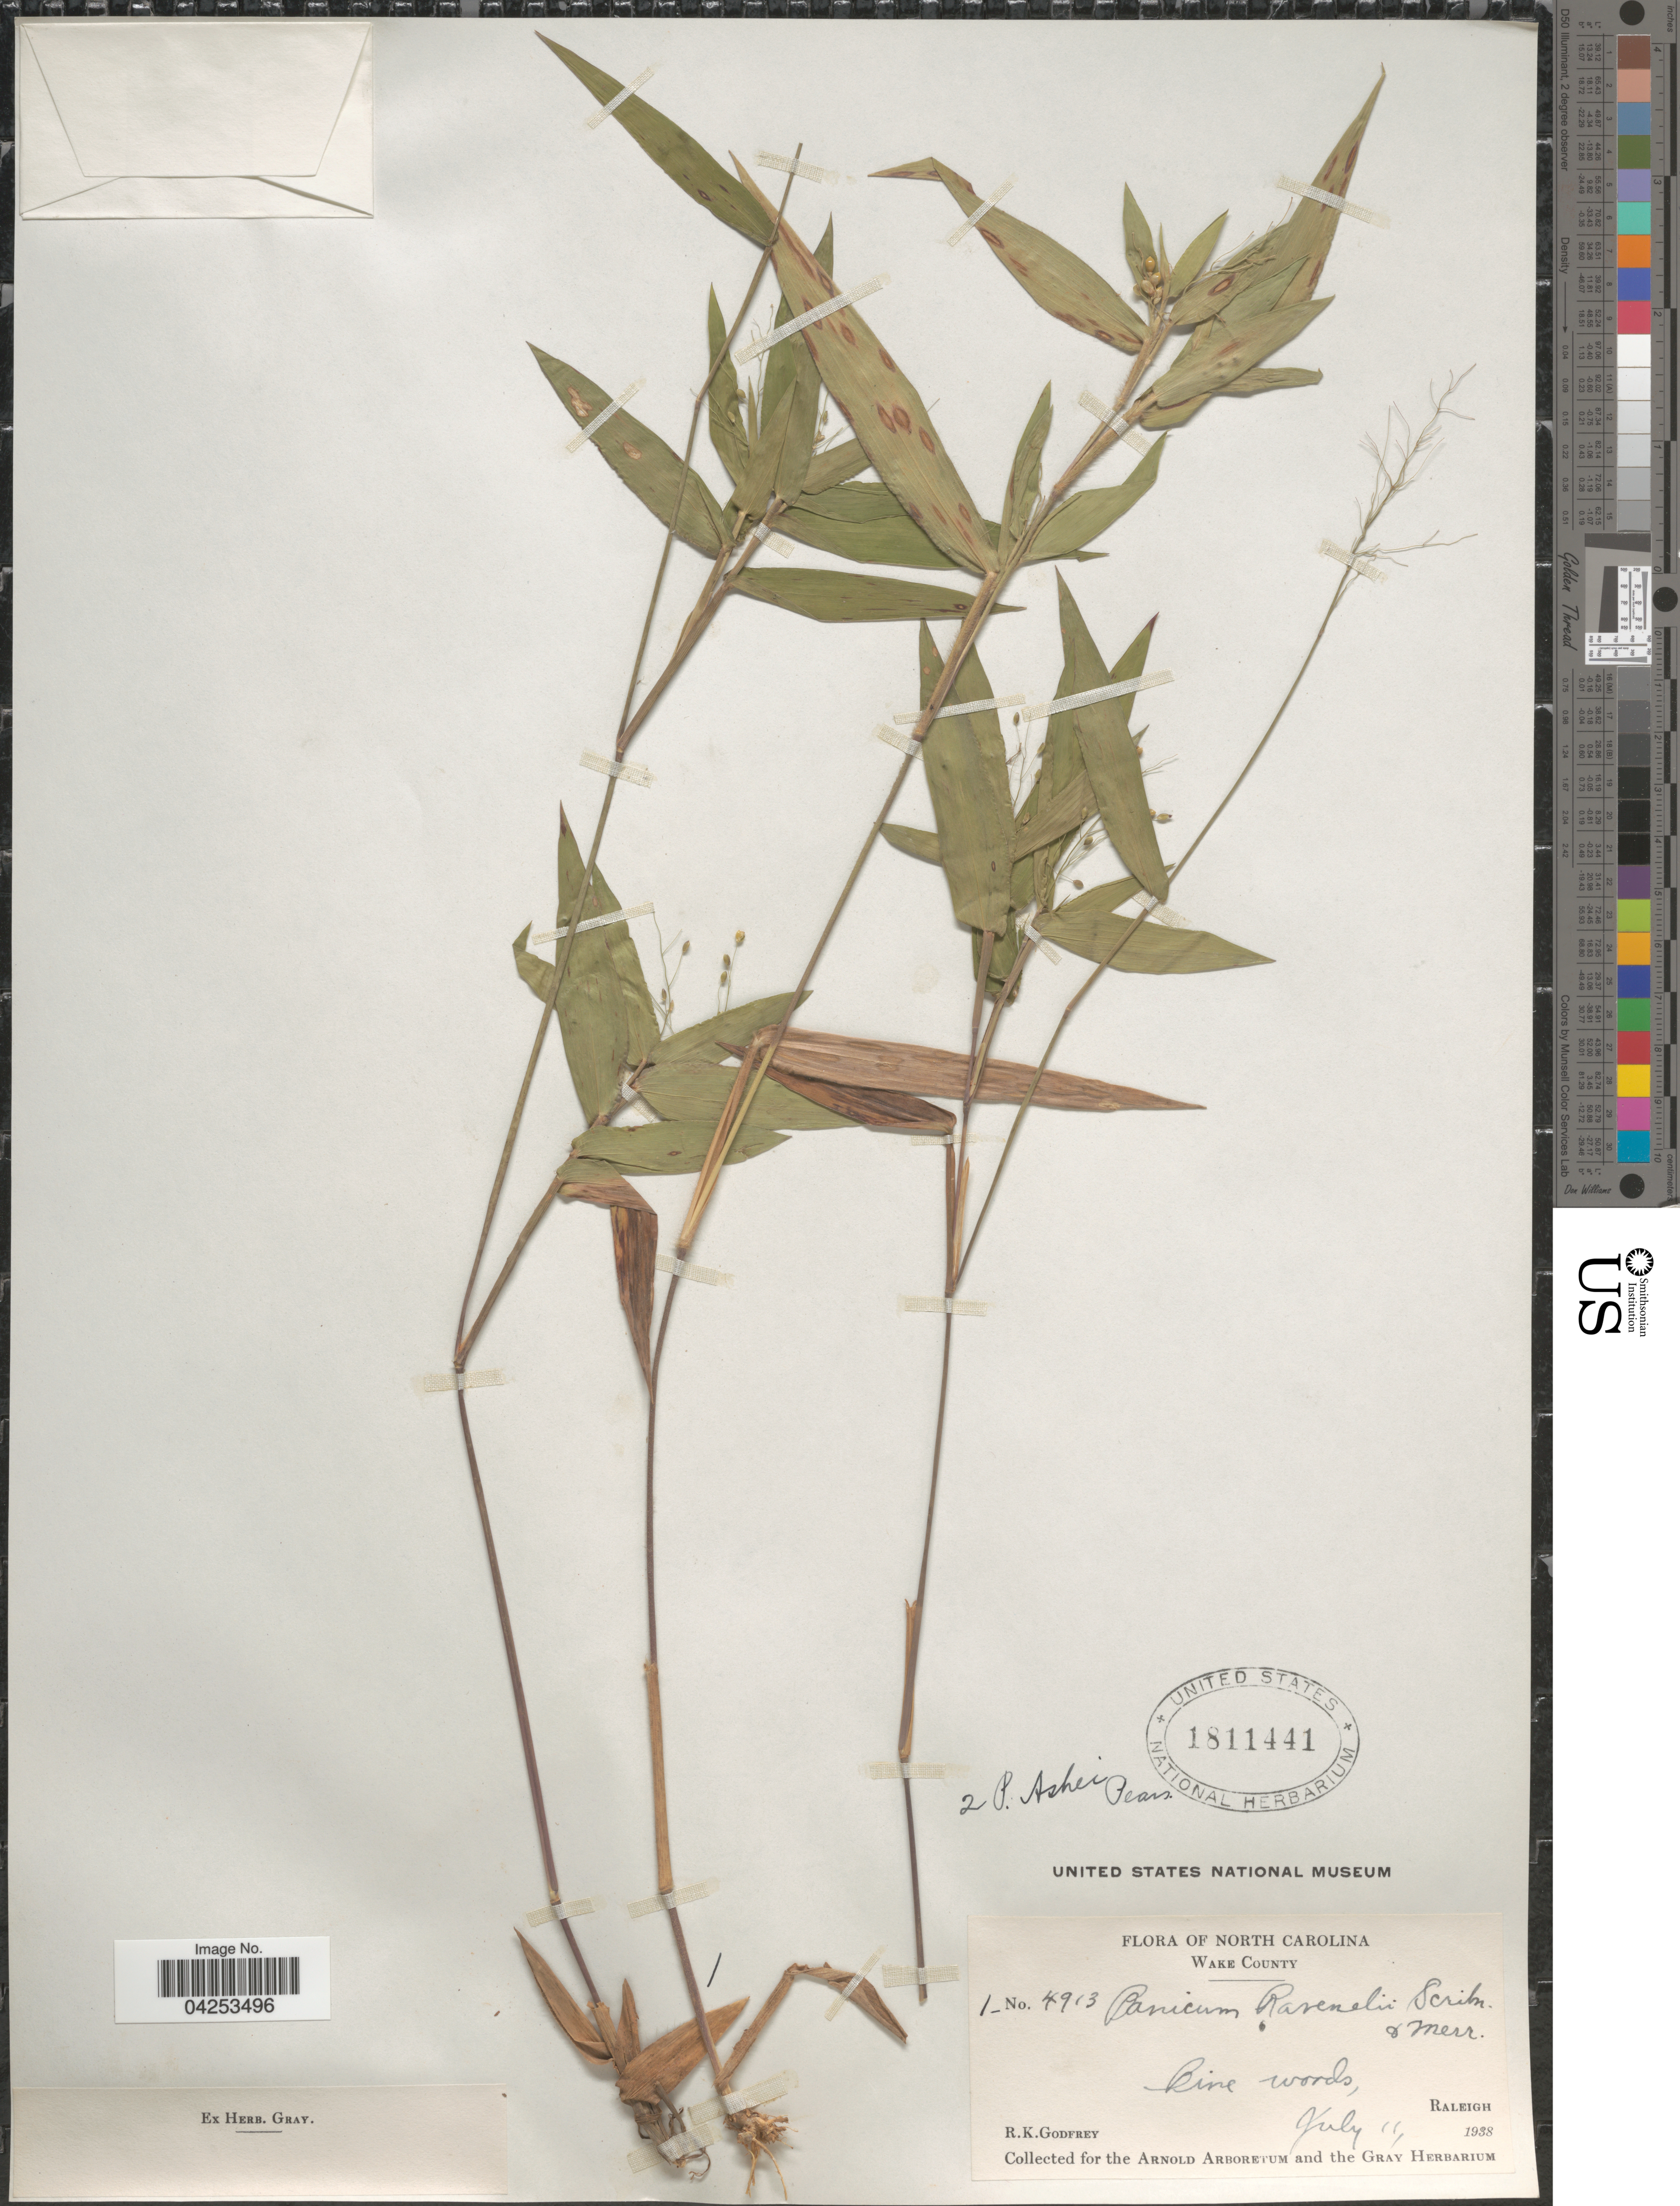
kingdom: Plantae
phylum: Tracheophyta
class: Liliopsida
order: Poales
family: Poaceae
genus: Dichanthelium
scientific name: Dichanthelium commutatum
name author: (Schult.) Gould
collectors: R. K. Godfrey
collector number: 4913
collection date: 1938-07-11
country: United States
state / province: North Carolina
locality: Wake County. Pine woods, Raleigh.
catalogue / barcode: US 1811441